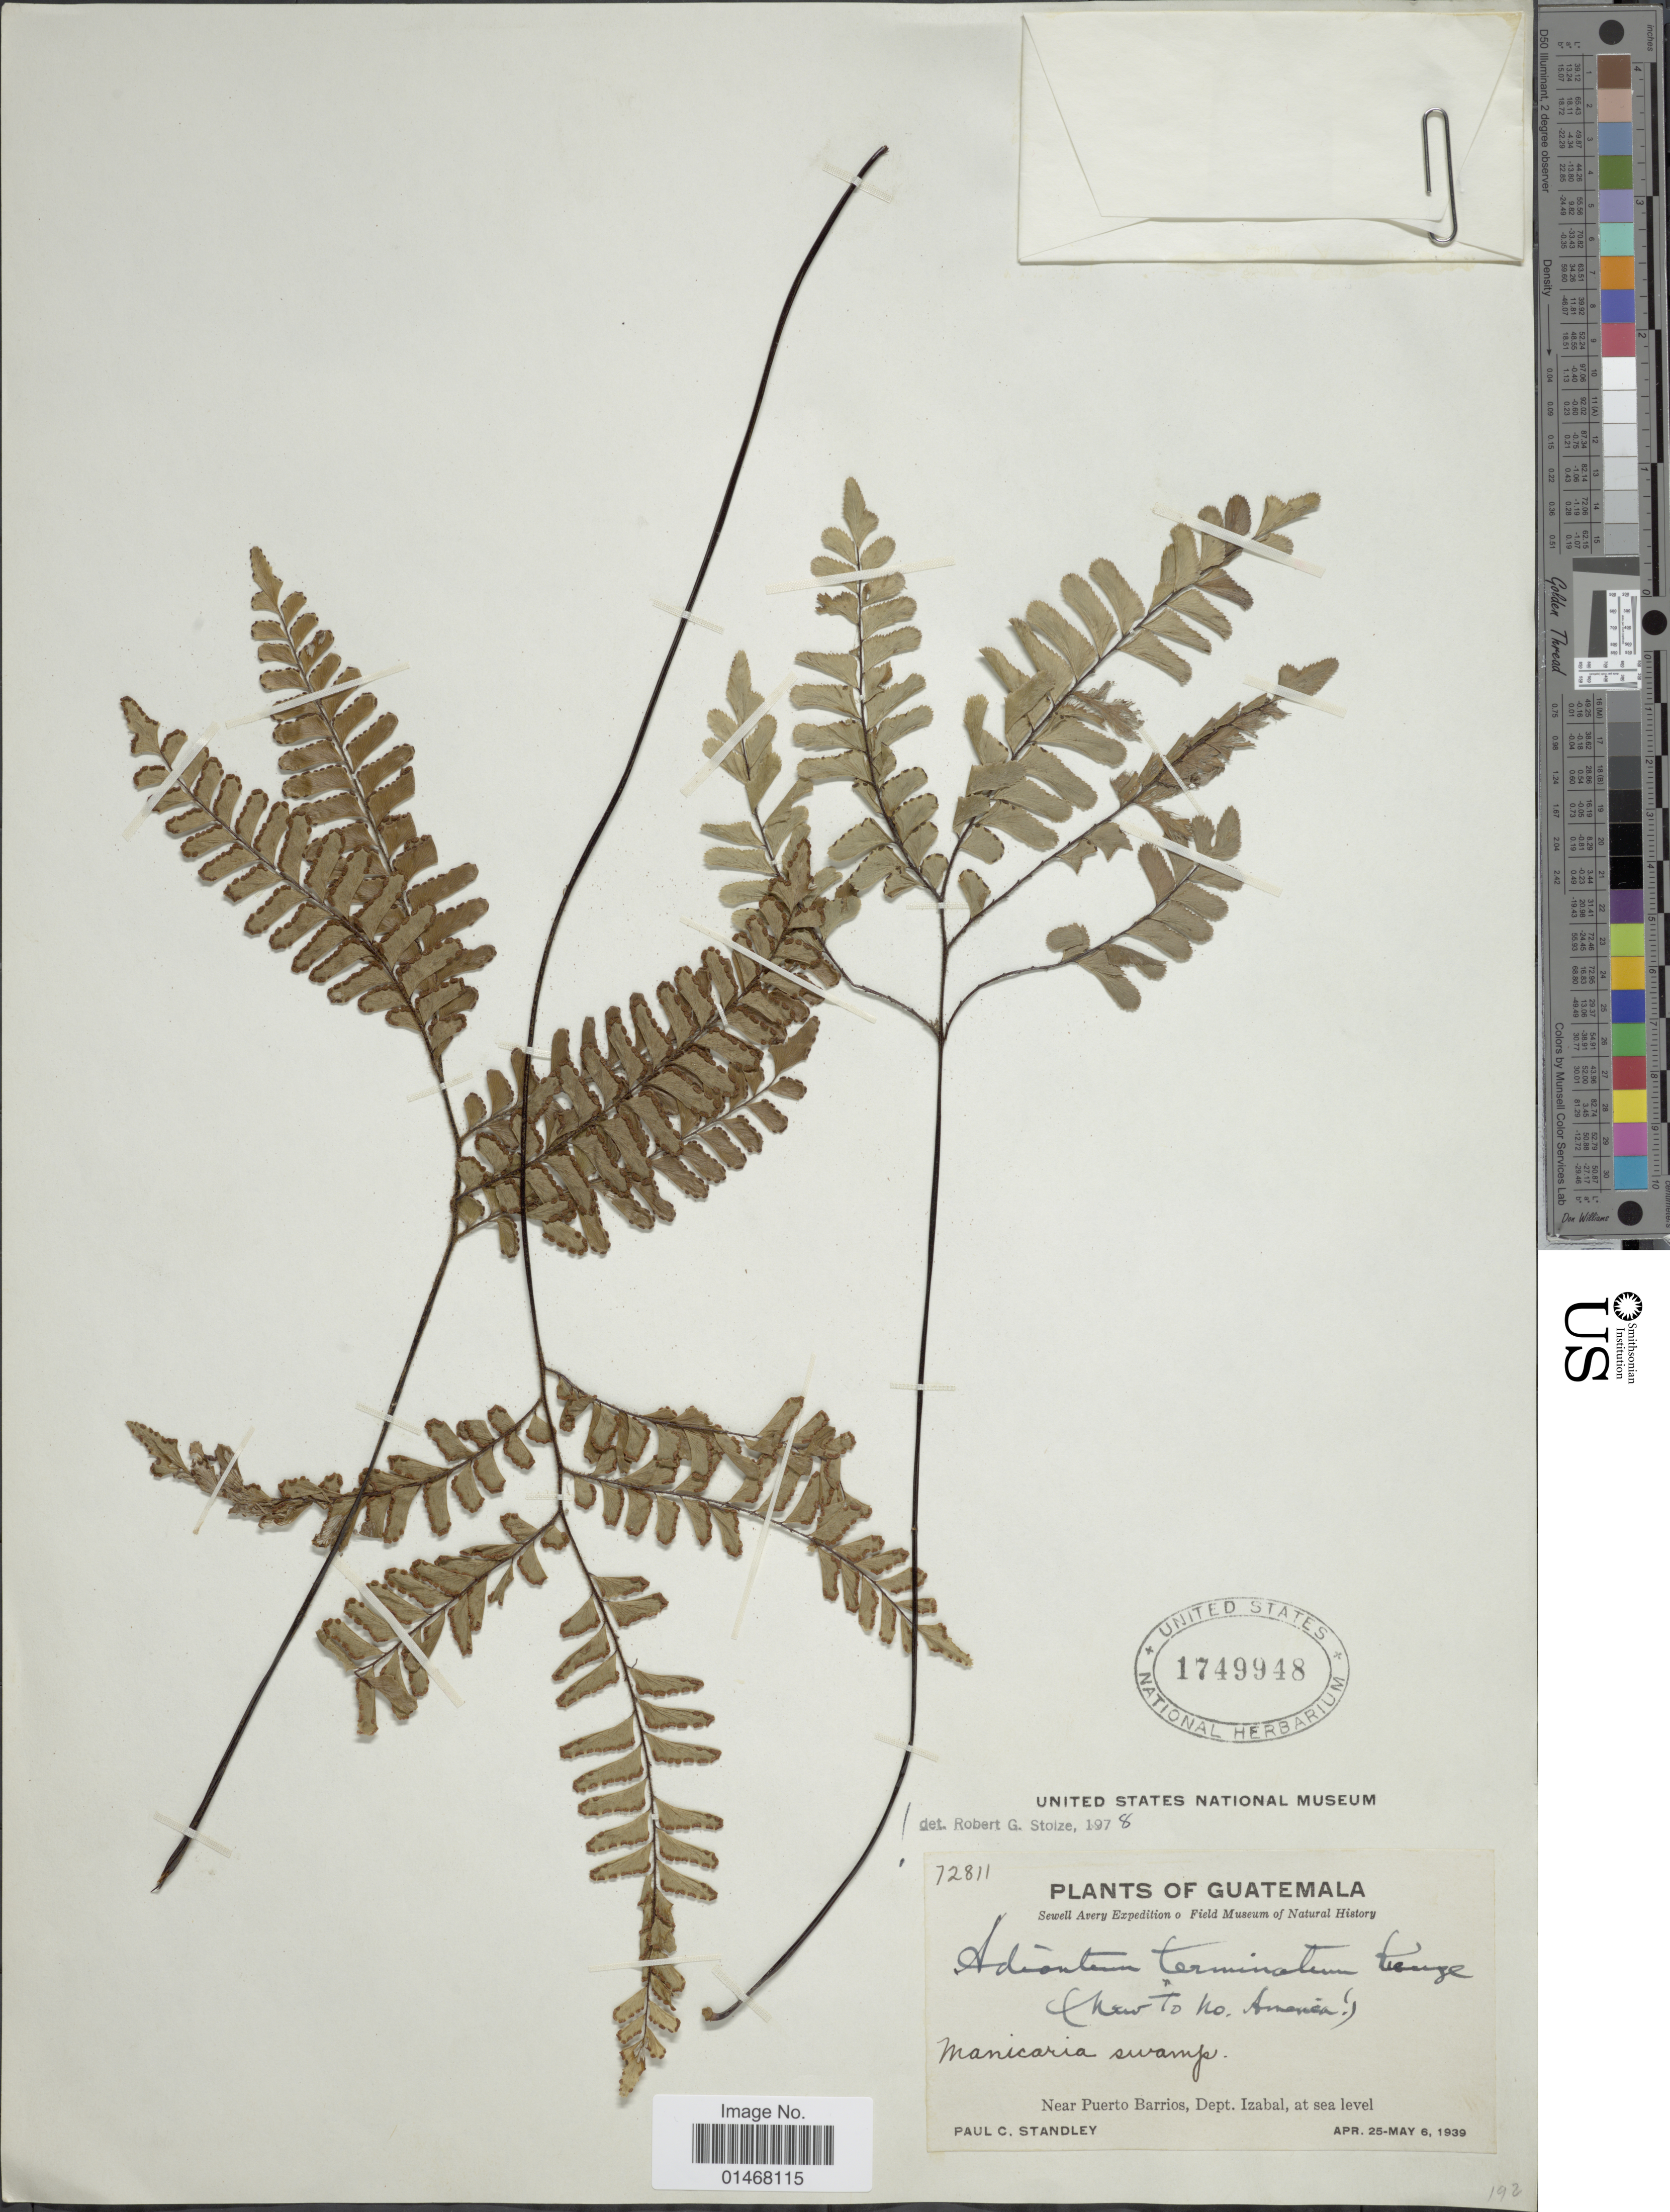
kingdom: Plantae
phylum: Tracheophyta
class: Polypodiopsida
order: Polypodiales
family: Pteridaceae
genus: Adiantum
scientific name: Adiantum terminatum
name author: Kunze ex Miq.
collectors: P. C. Standley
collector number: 72811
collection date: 1939-04-25/1939-05-06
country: Guatemala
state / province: Izabal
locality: Near Puerto Barrios, Dept. Izabal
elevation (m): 0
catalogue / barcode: US 1749948